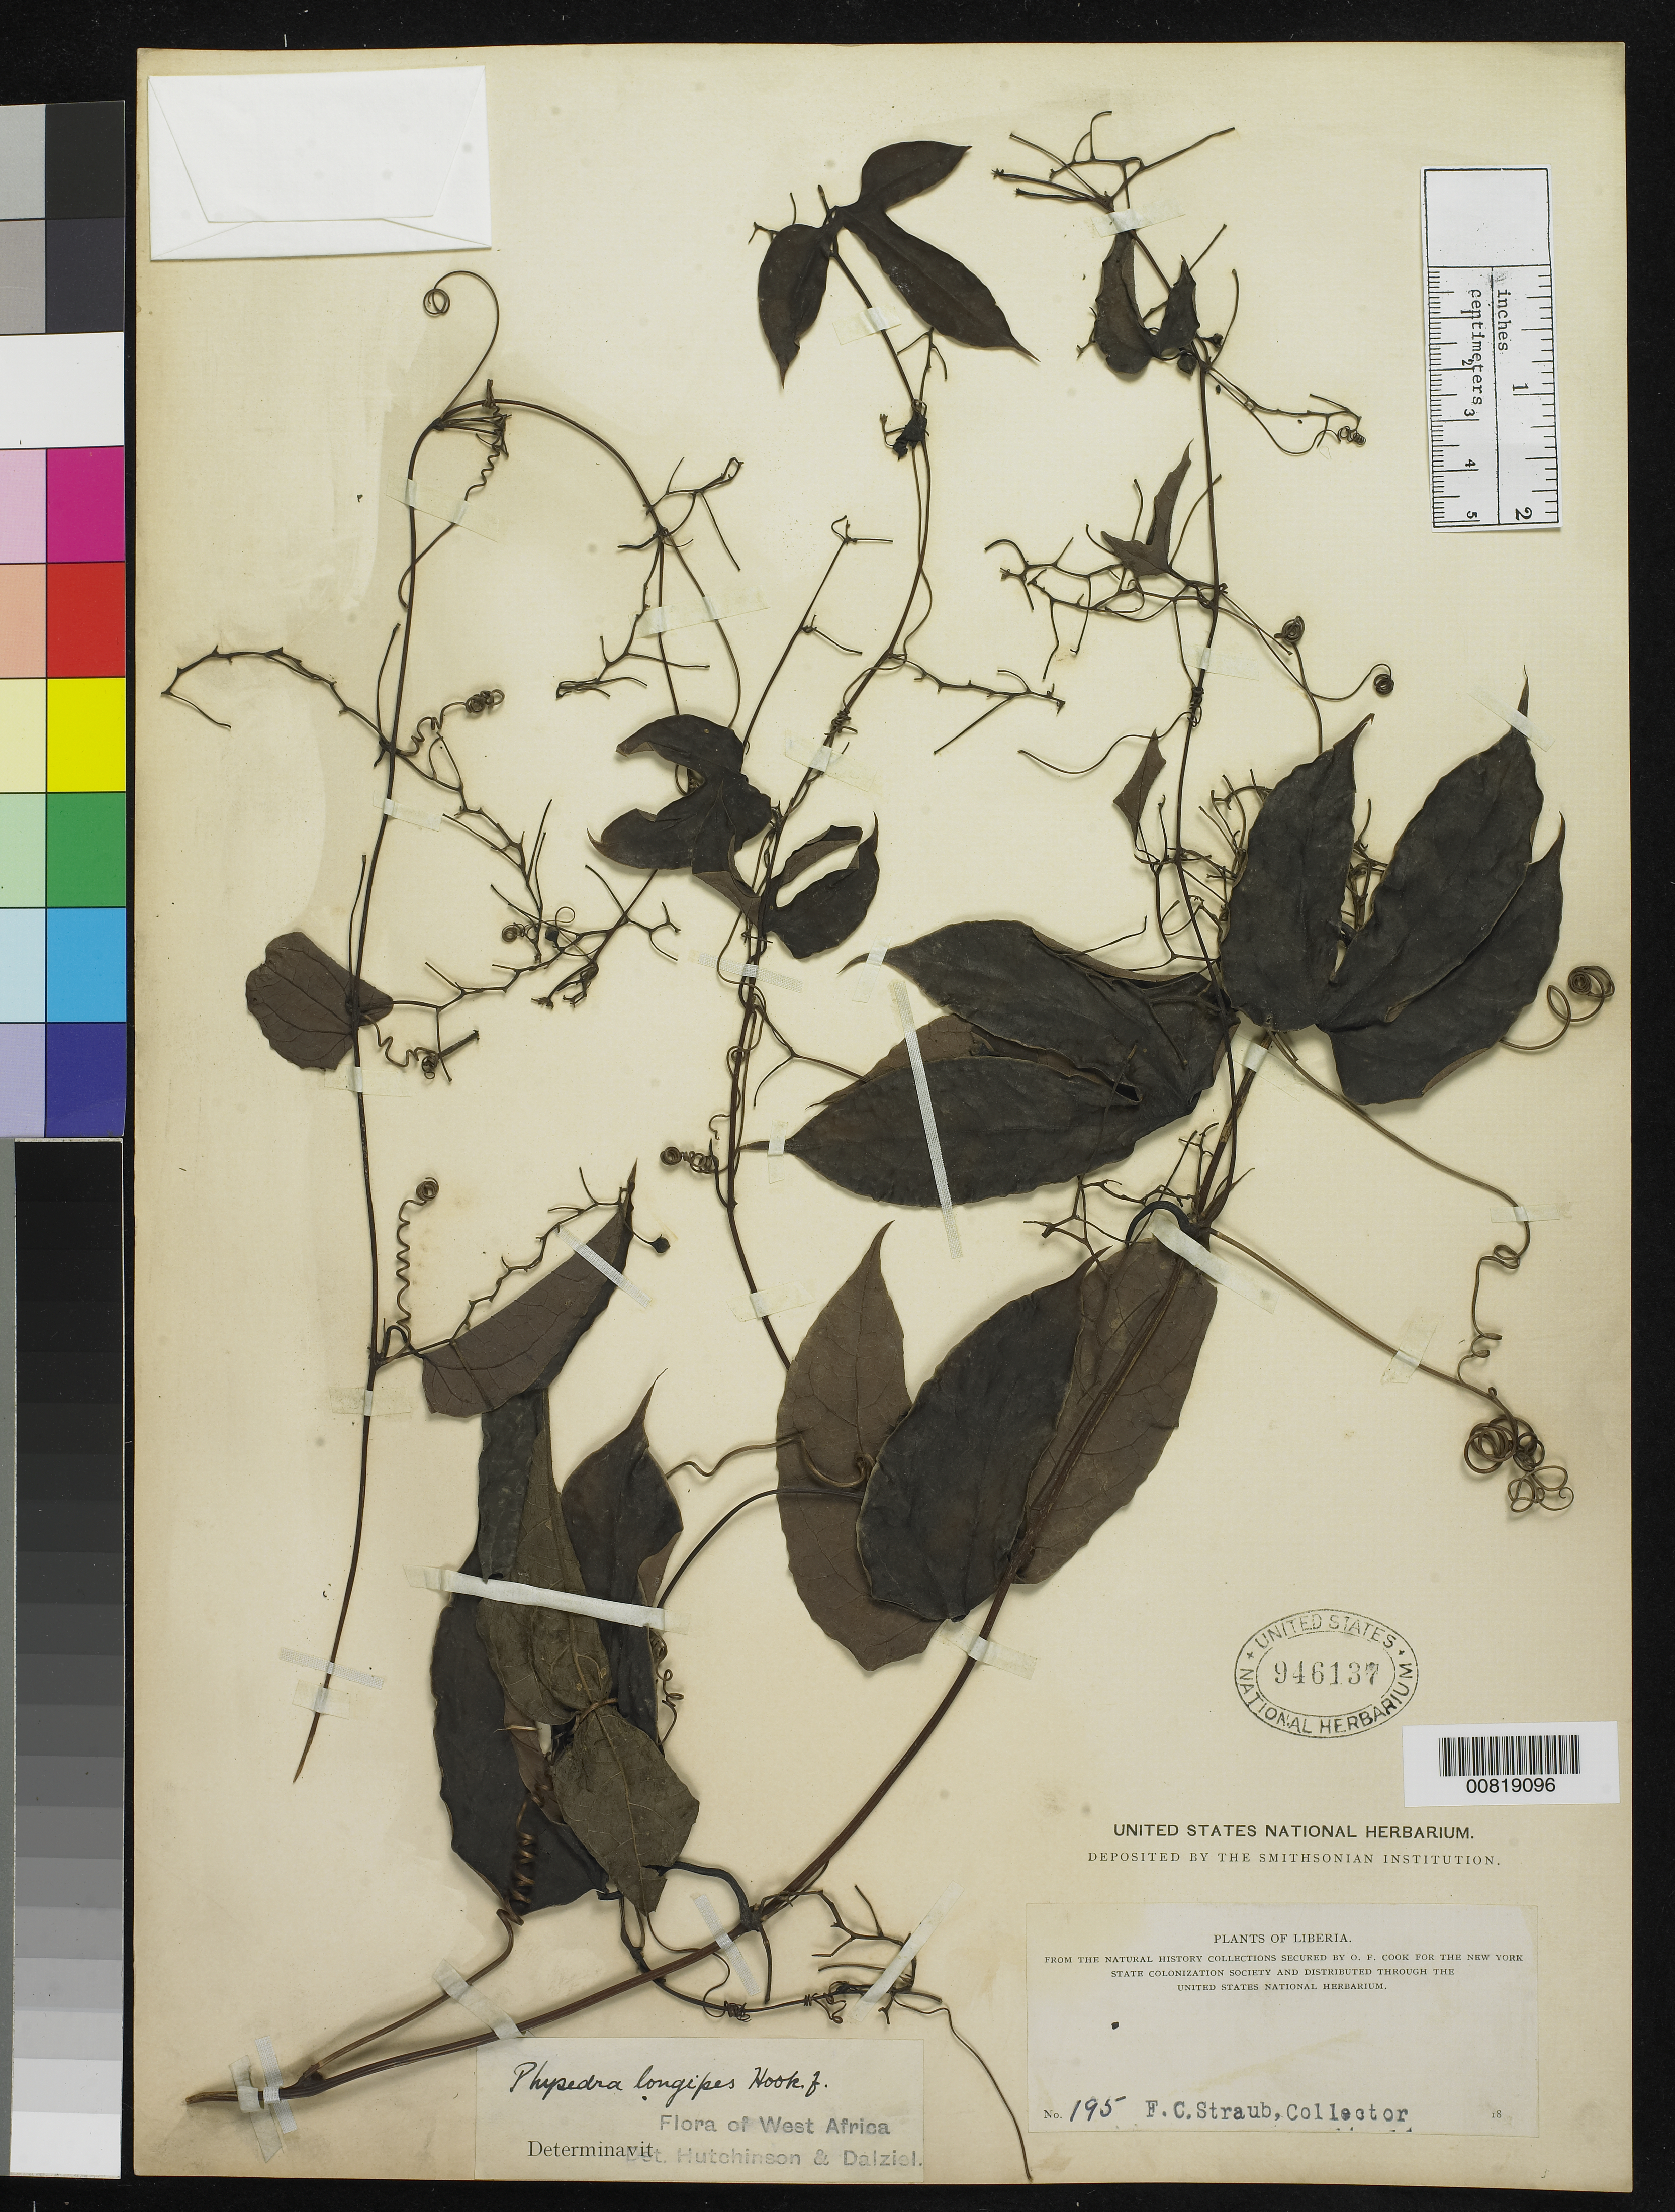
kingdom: Plantae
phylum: Tracheophyta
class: Magnoliopsida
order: Cucurbitales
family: Cucurbitaceae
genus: Physedra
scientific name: Physedra longipes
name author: Hook. f.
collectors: F. Straub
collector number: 195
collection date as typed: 18--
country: Liberia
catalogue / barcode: US 946137